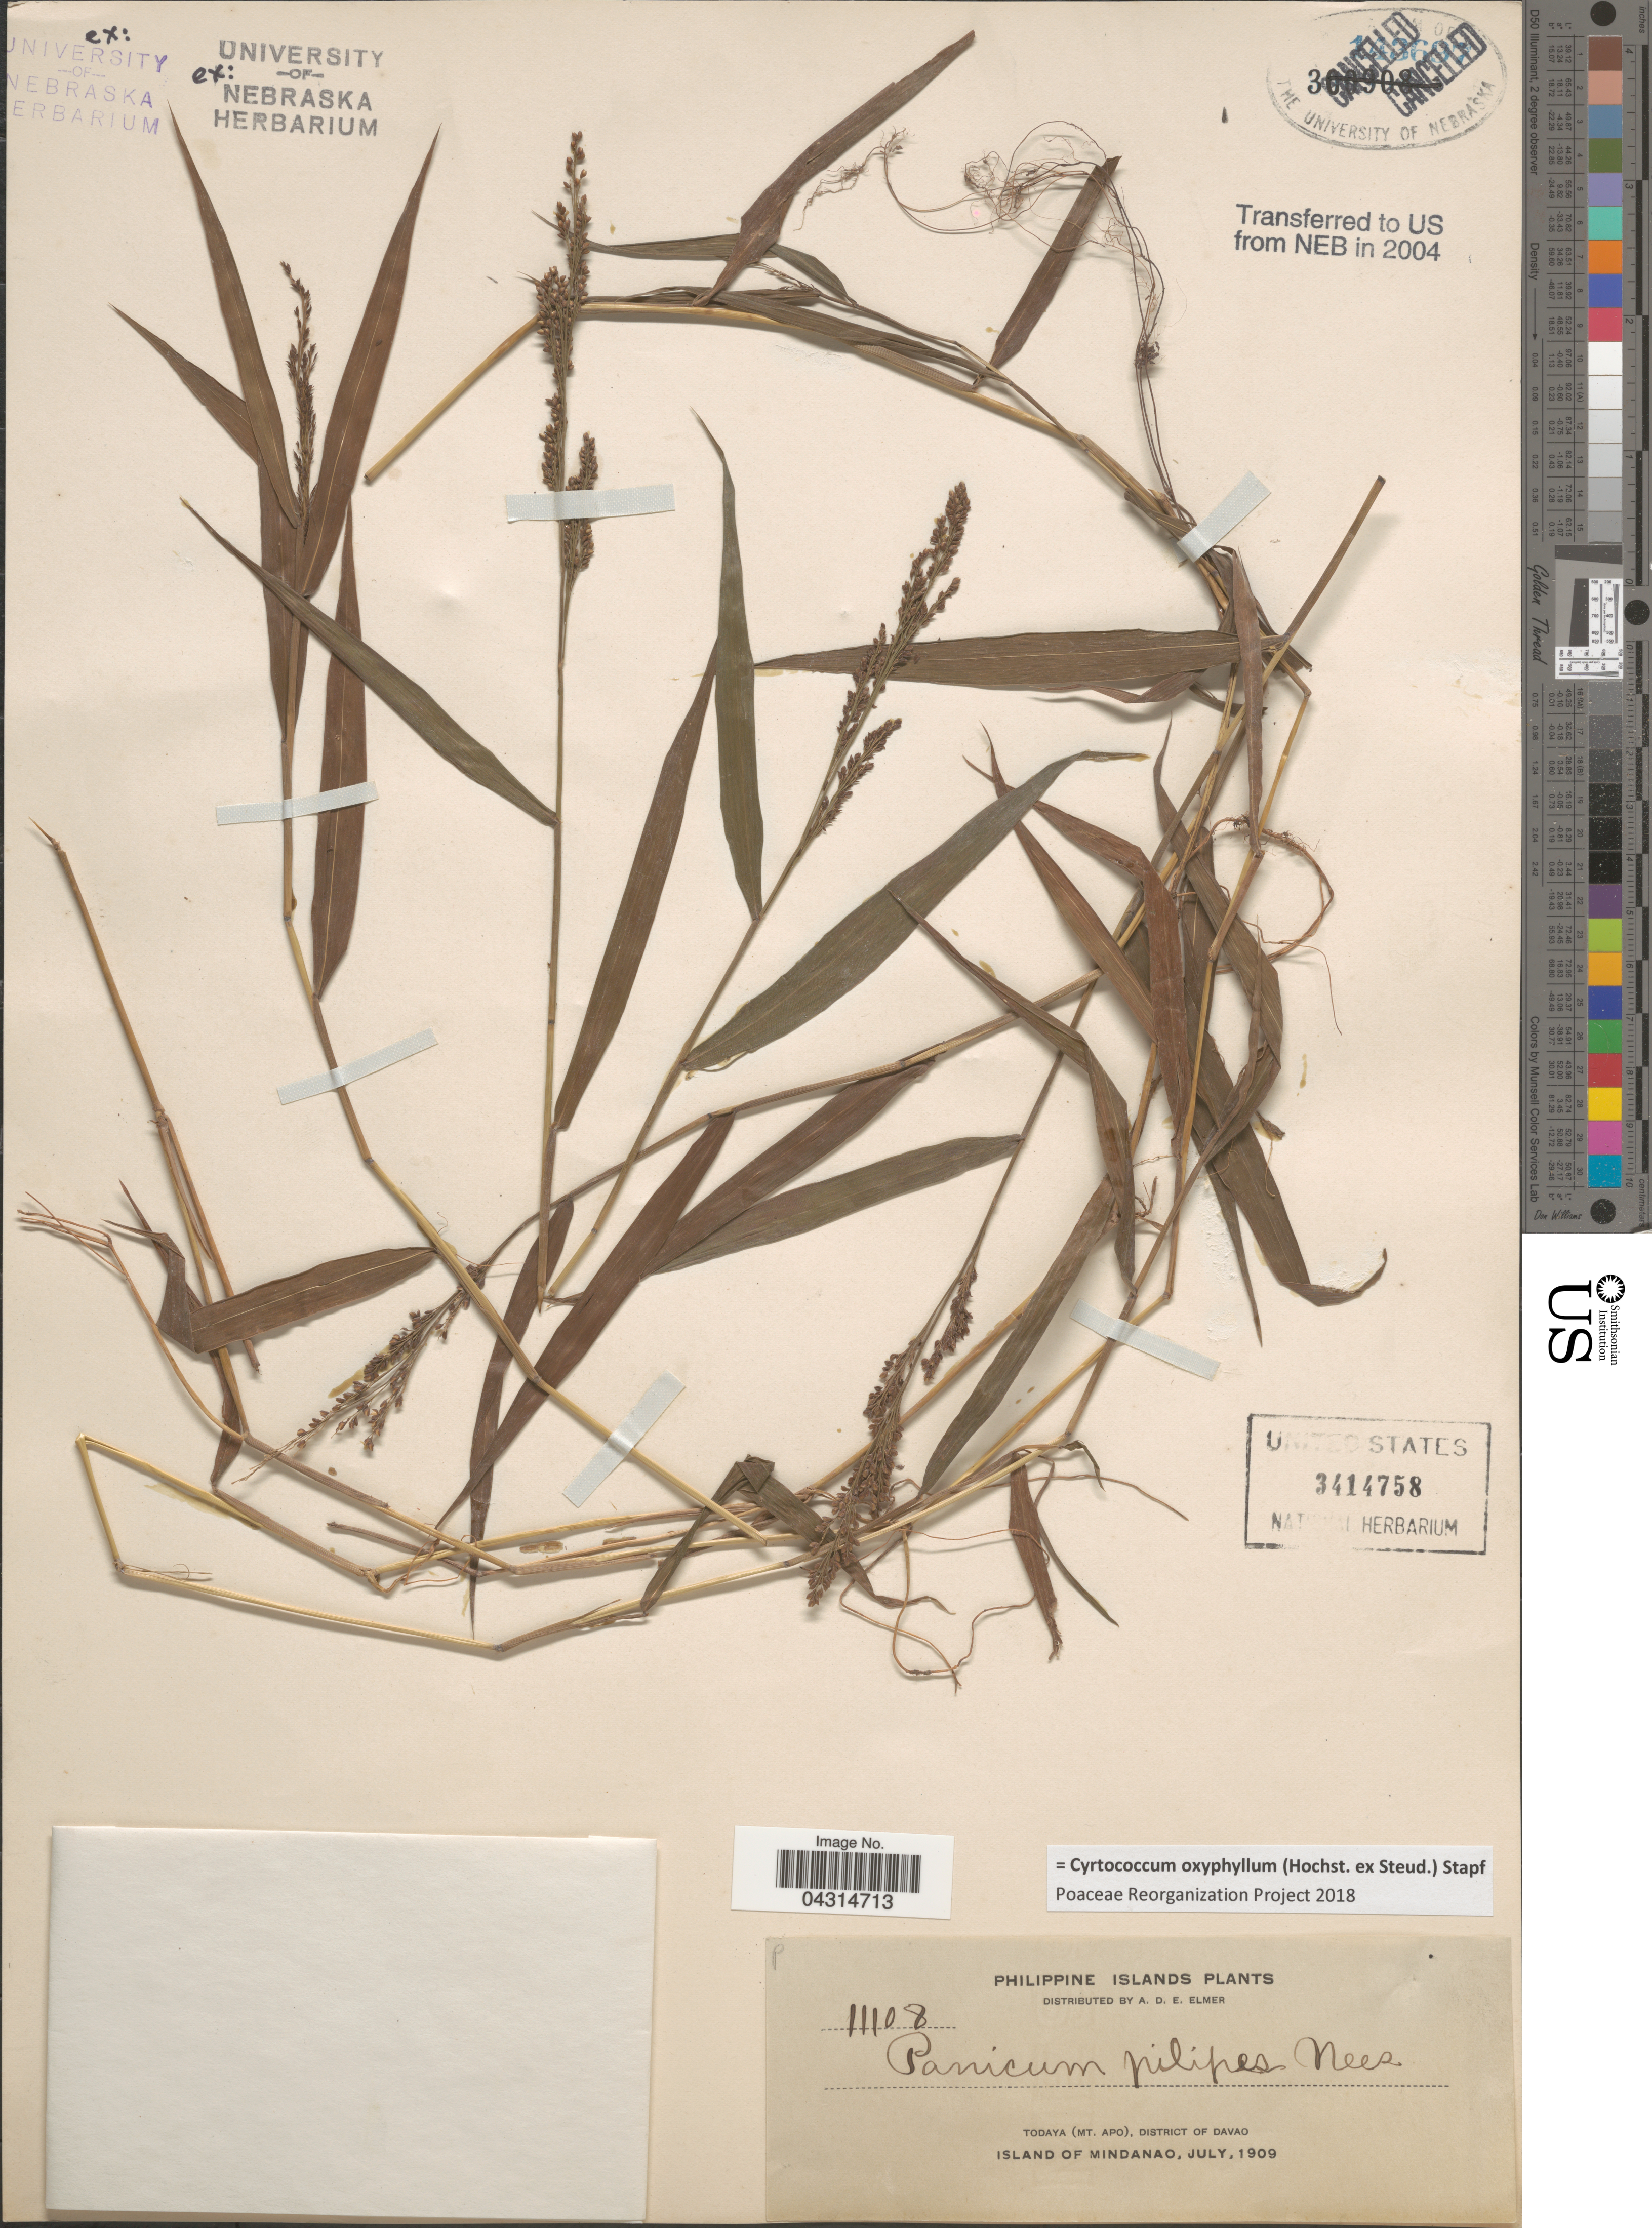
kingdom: Plantae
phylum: Tracheophyta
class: Liliopsida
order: Poales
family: Poaceae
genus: Cyrtococcum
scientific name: Cyrtococcum oxyphyllum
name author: (Steud.) Stapf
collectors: A. D. E. Elmer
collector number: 11108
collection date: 1909-07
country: Philippines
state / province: Davao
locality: Philippine Islands. Todaya (Mt. Apo), District of Davao. Island of Mindanao.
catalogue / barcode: US 3414758